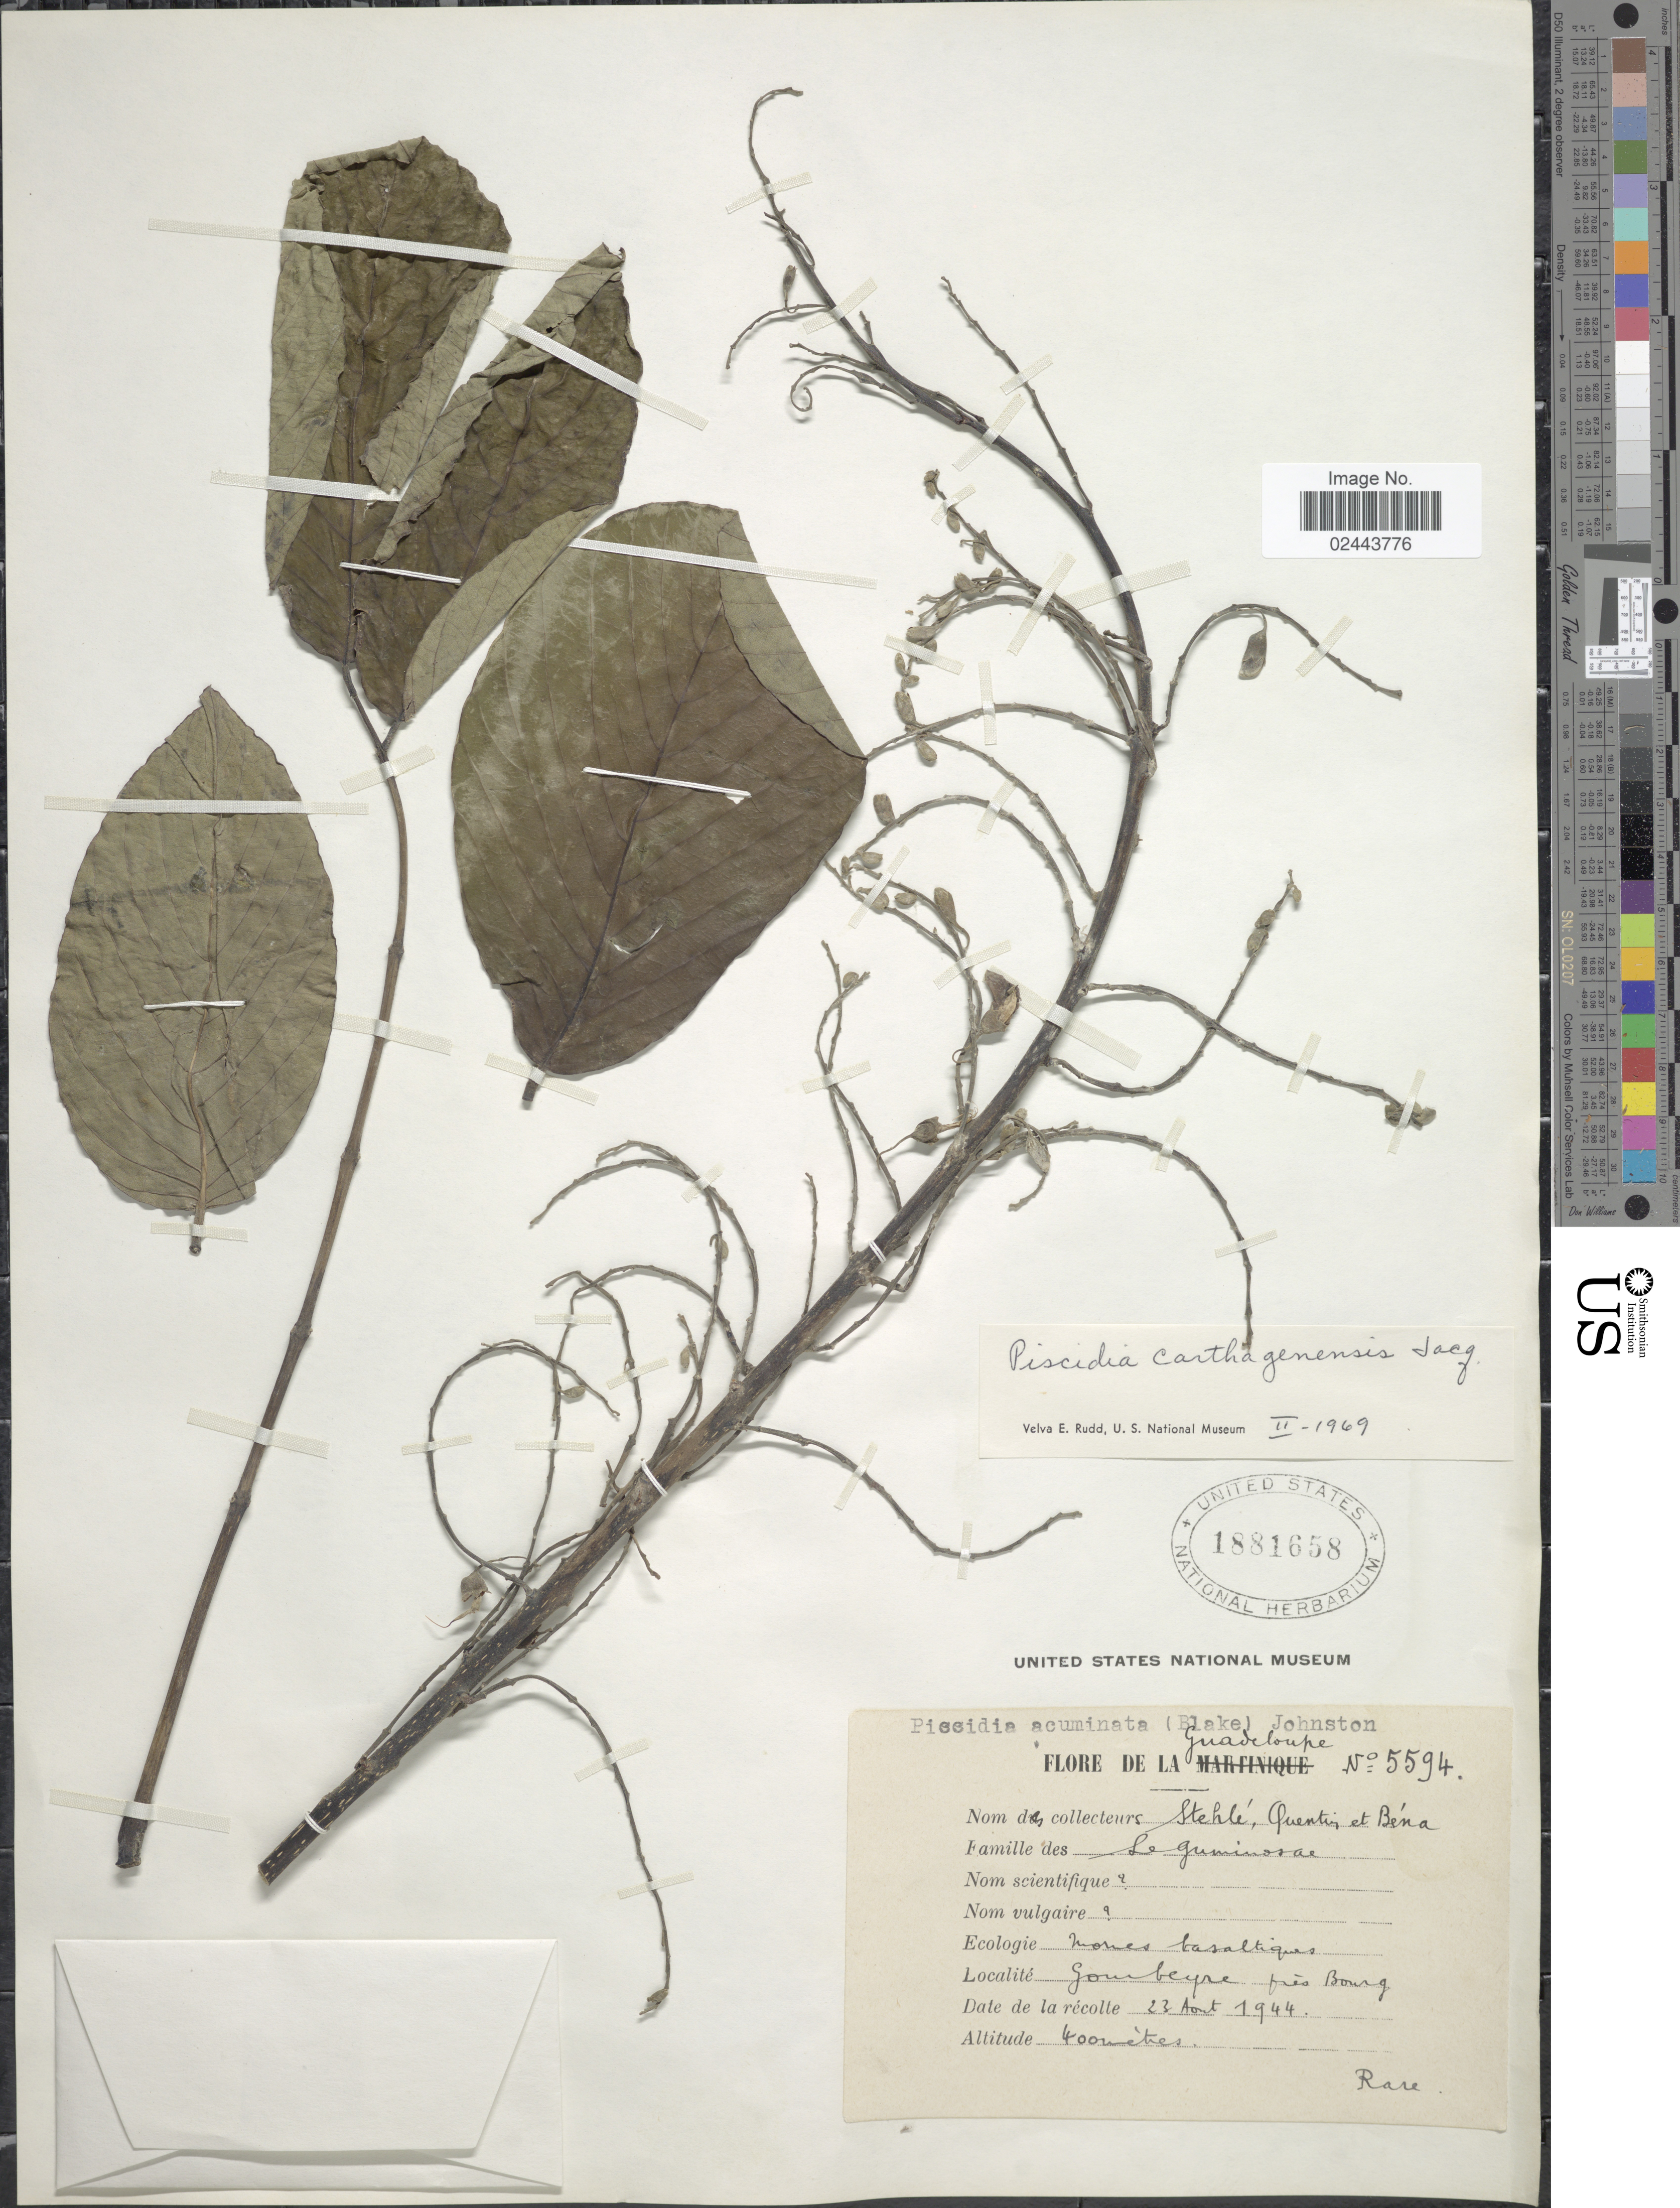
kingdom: Plantae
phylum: Tracheophyta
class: Magnoliopsida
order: Fabales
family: Fabaceae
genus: Piscidia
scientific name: Piscidia carthagenensis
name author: Jacq.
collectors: -- Stehlé, -. Quentin & -. Béna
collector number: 5594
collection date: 1944-08-23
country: Guadeloupe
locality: Gourbeyre pres Bourg. [interpreted]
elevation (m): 400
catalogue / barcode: US 1881658